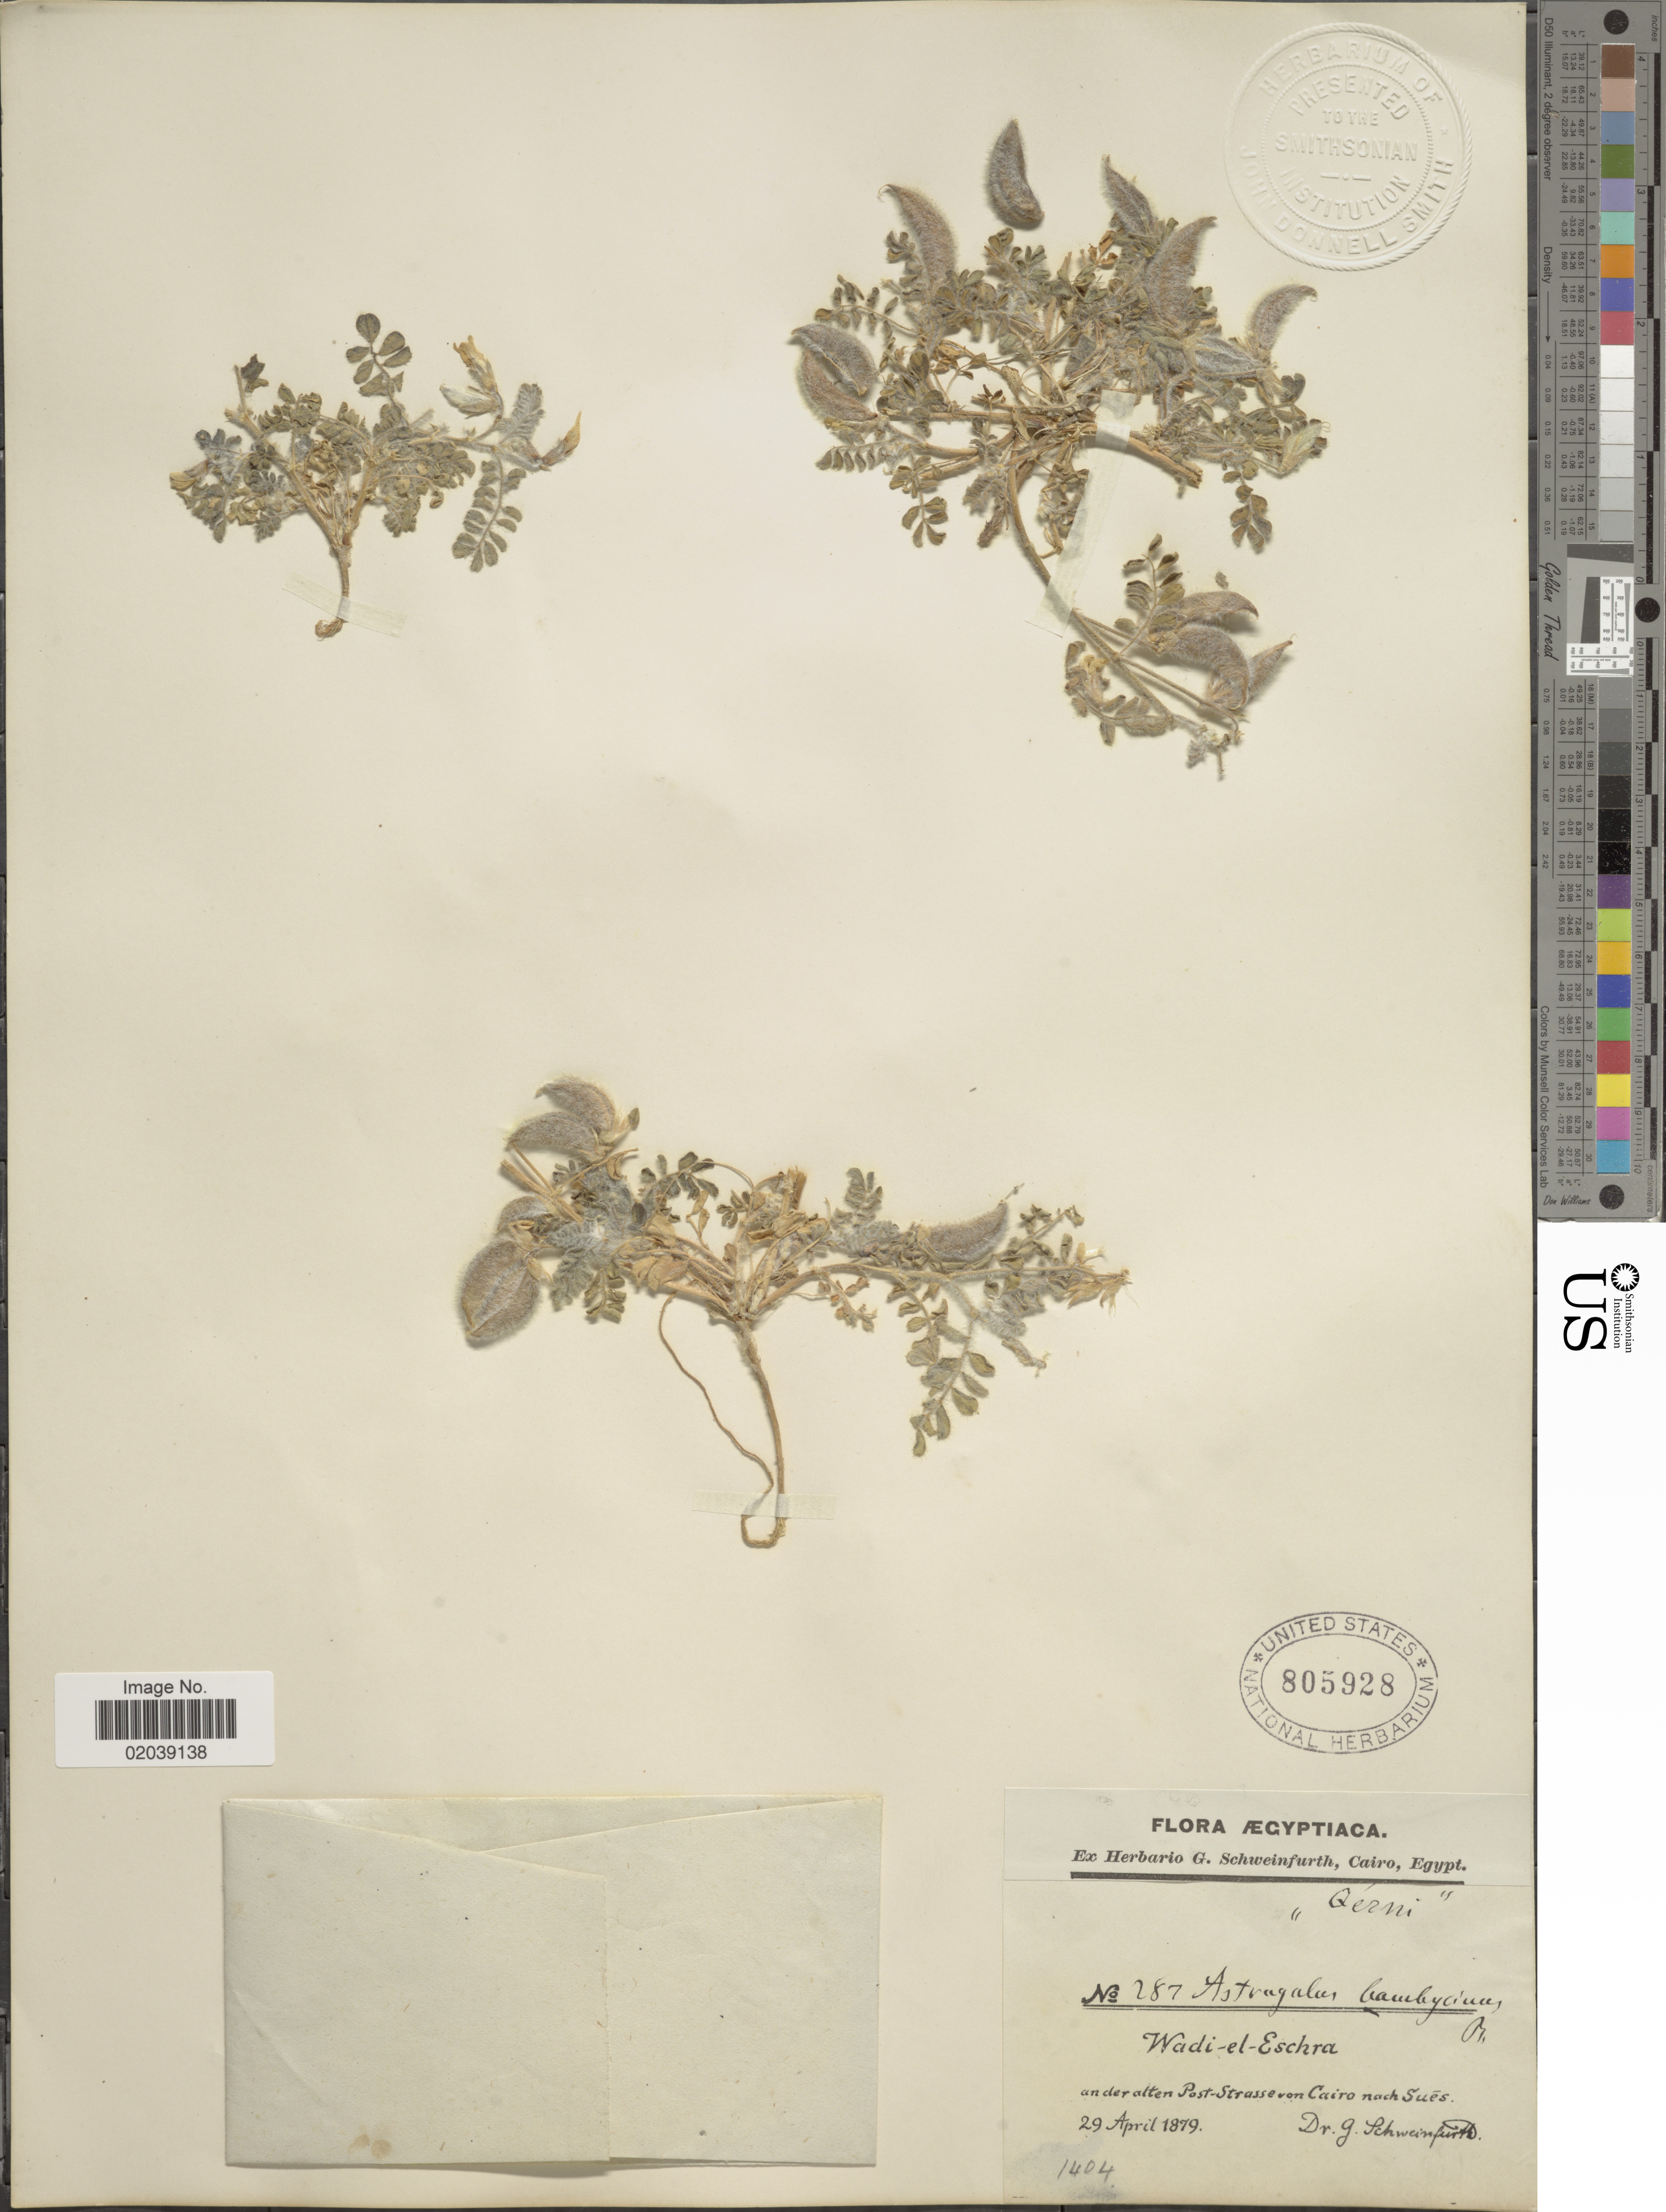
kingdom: Plantae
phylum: Tracheophyta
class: Magnoliopsida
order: Fabales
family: Fabaceae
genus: Astragalus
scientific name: Astragalus bombycinus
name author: Boiss.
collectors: G. A. Schweinfurth (herbarium)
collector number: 287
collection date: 1879-04-29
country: Egypt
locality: Wadi- el- Esckra, an der alten Post- Strasse von Cairo nach Sues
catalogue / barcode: US 805928